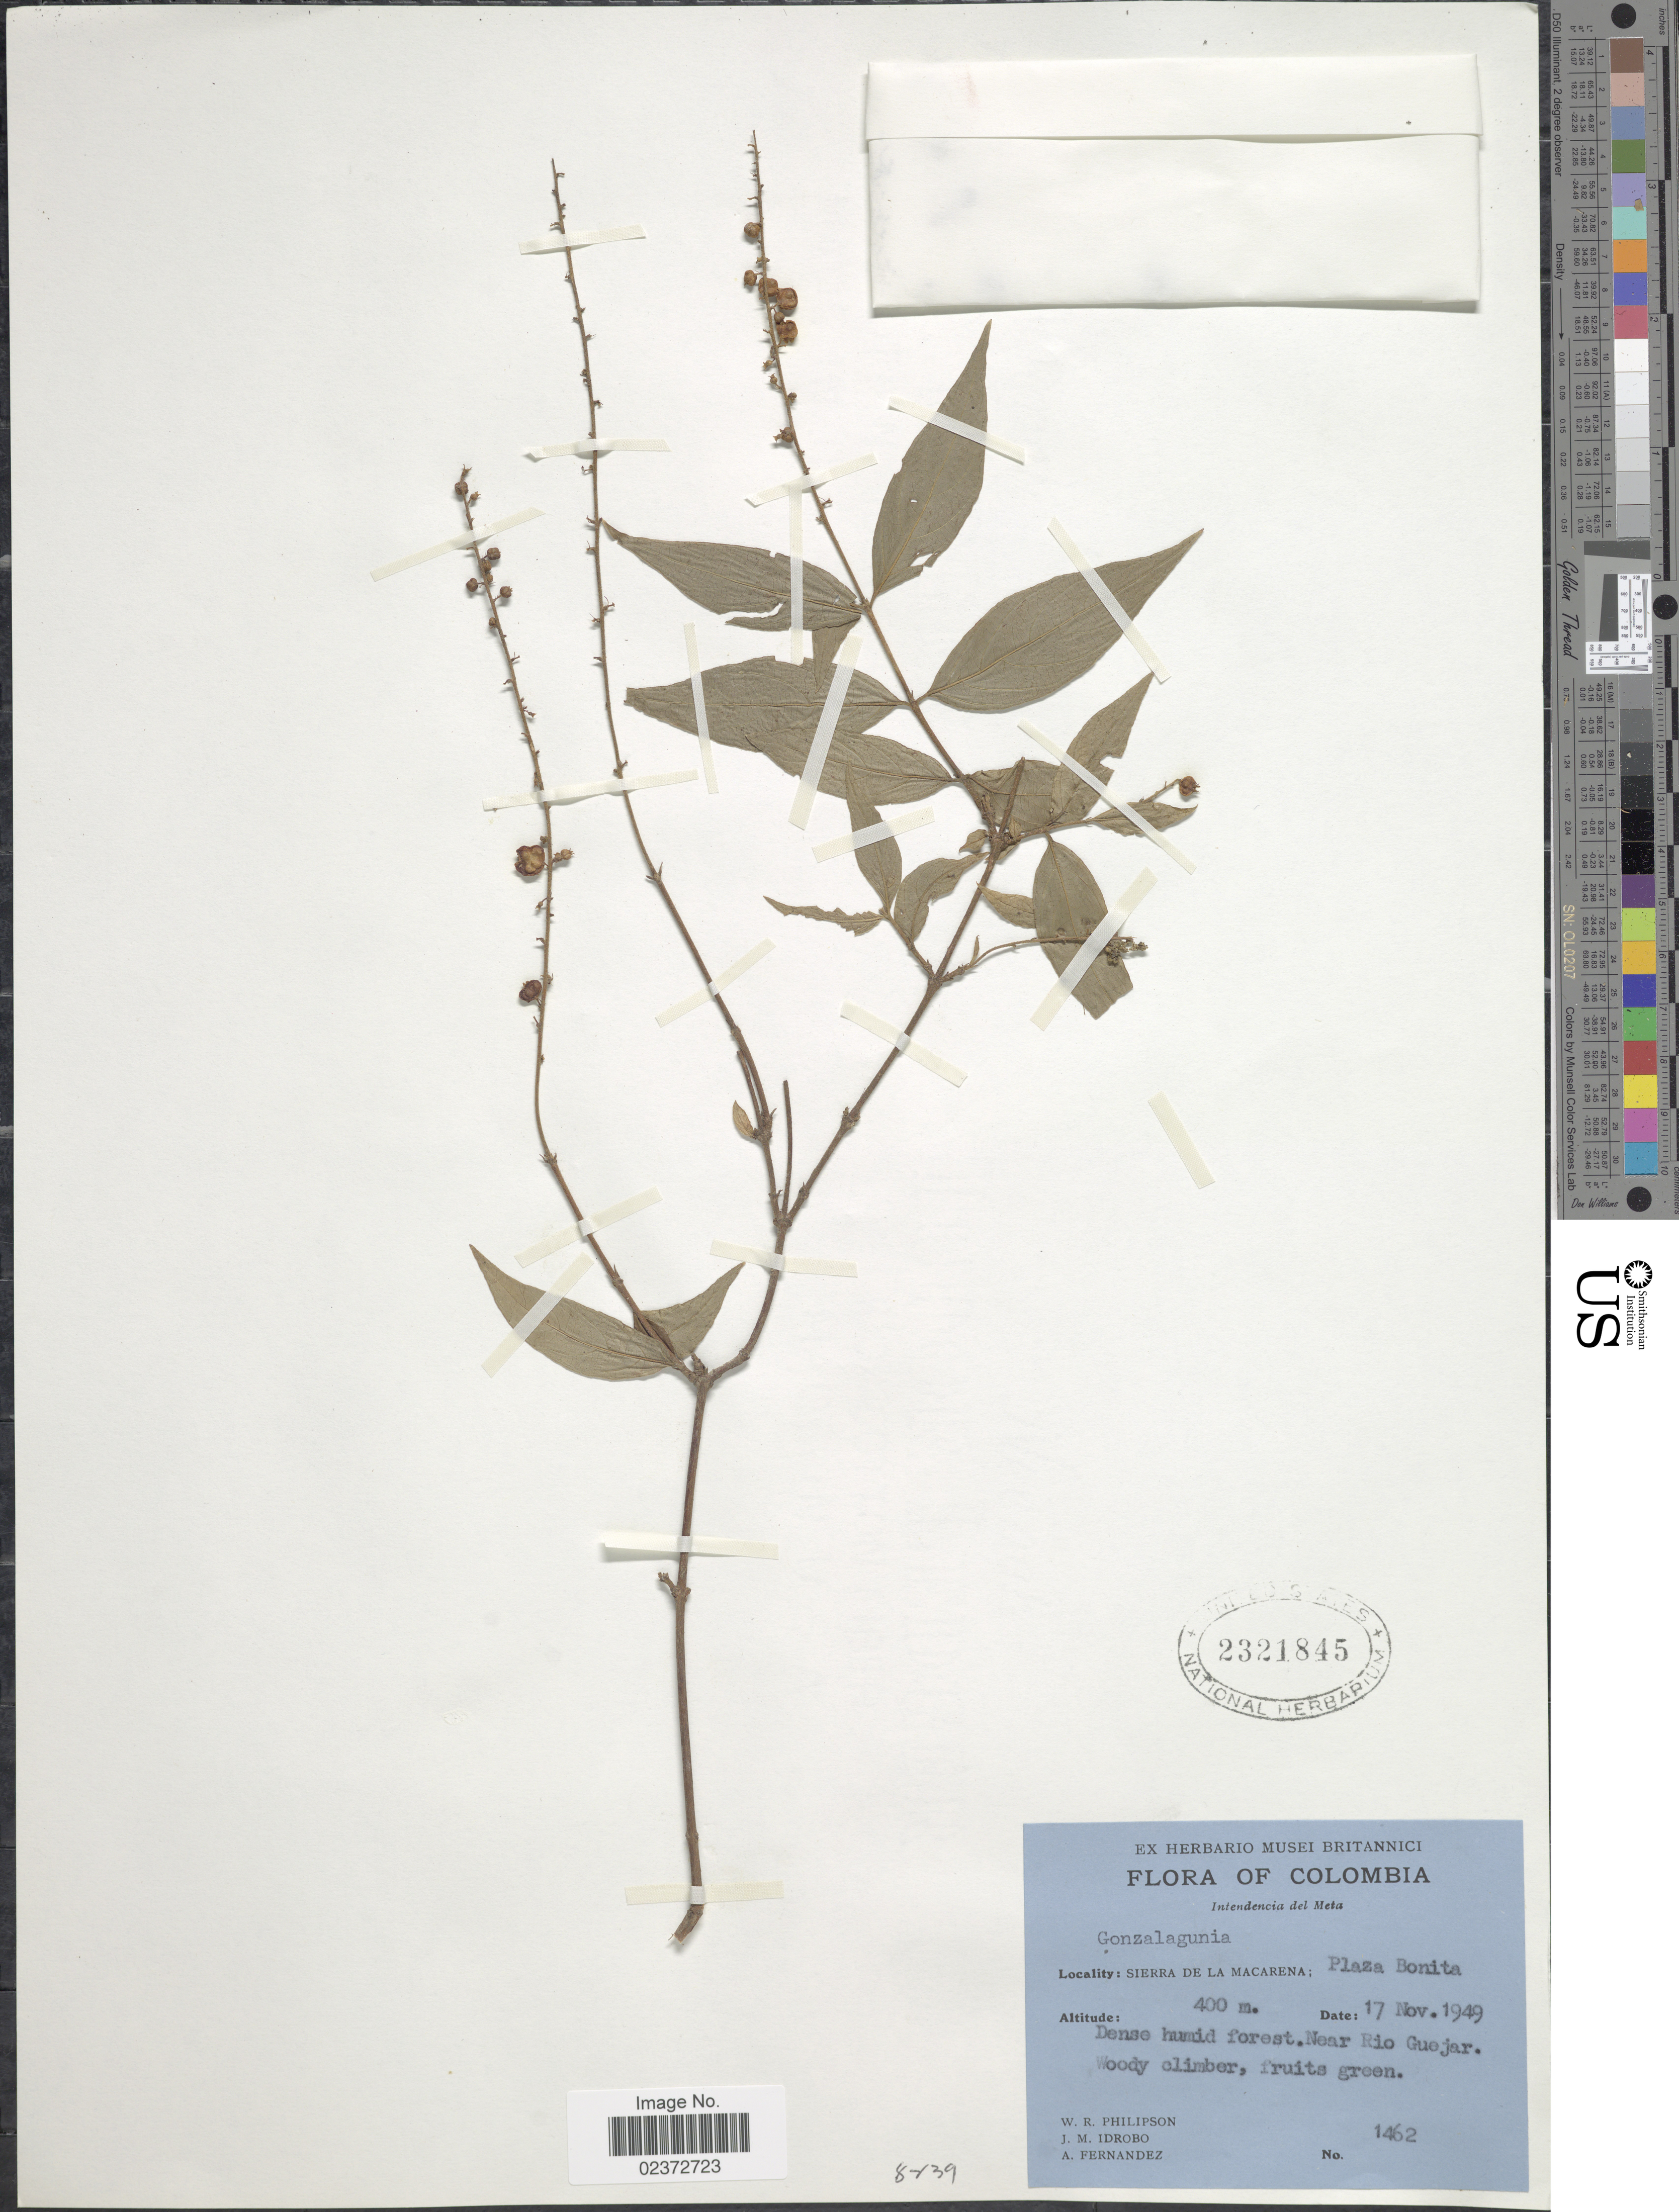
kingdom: Plantae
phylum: Tracheophyta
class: Magnoliopsida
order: Gentianales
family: Rubiaceae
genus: Gonzalagunia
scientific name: Gonzalagunia sp.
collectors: W. R. Philipson, J. M. Idrobo & A. Fernandez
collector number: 1462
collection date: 1949-11-17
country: Colombia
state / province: Meta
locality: Intendencia del Meta. Sierra de La Macarena; Plaza Bonita. Near Rio Guejar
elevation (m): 400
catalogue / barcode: US 2321845